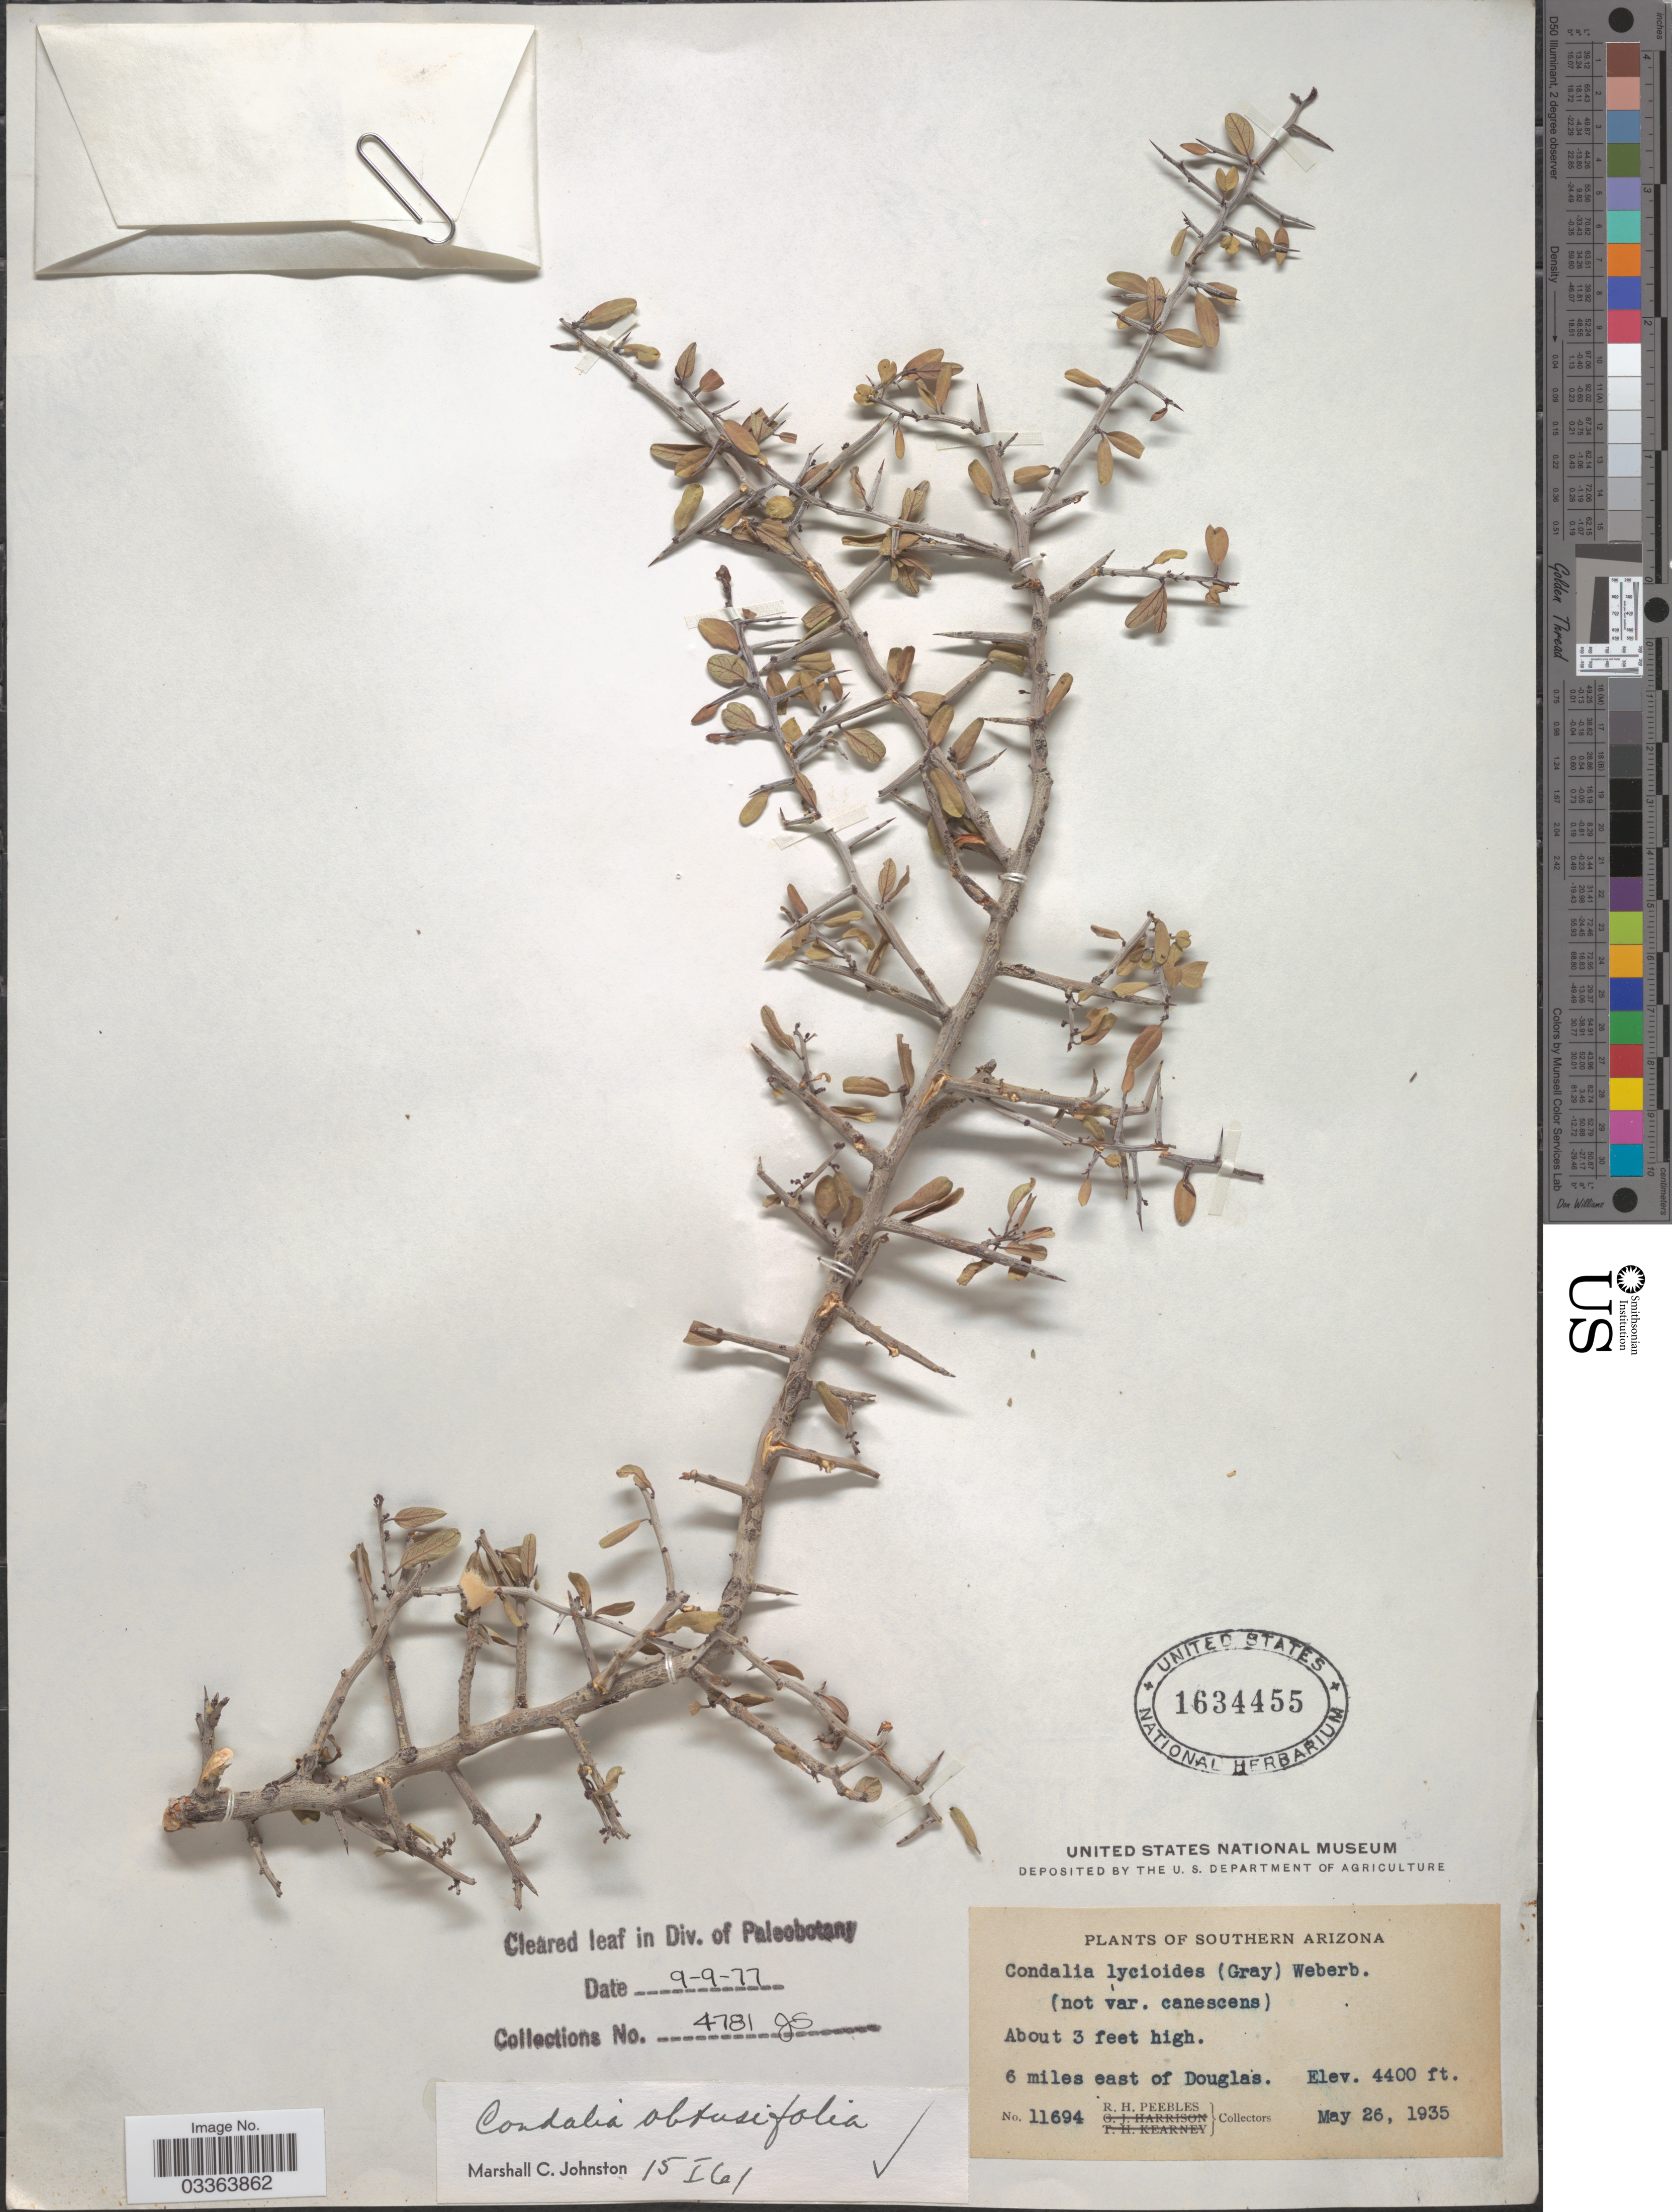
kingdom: Plantae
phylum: Tracheophyta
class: Magnoliopsida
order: Rosales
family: Rhamnaceae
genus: Sarcomphalus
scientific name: Sarcomphalus obtusifolius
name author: (Hook. ex Torr. & A. Gray) Hauenschild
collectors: R. H. Peebles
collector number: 11694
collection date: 1935-05-26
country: United States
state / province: Arizona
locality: Southern Arizona. 6 miles east of Douglas.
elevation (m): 1341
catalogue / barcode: US 1634455